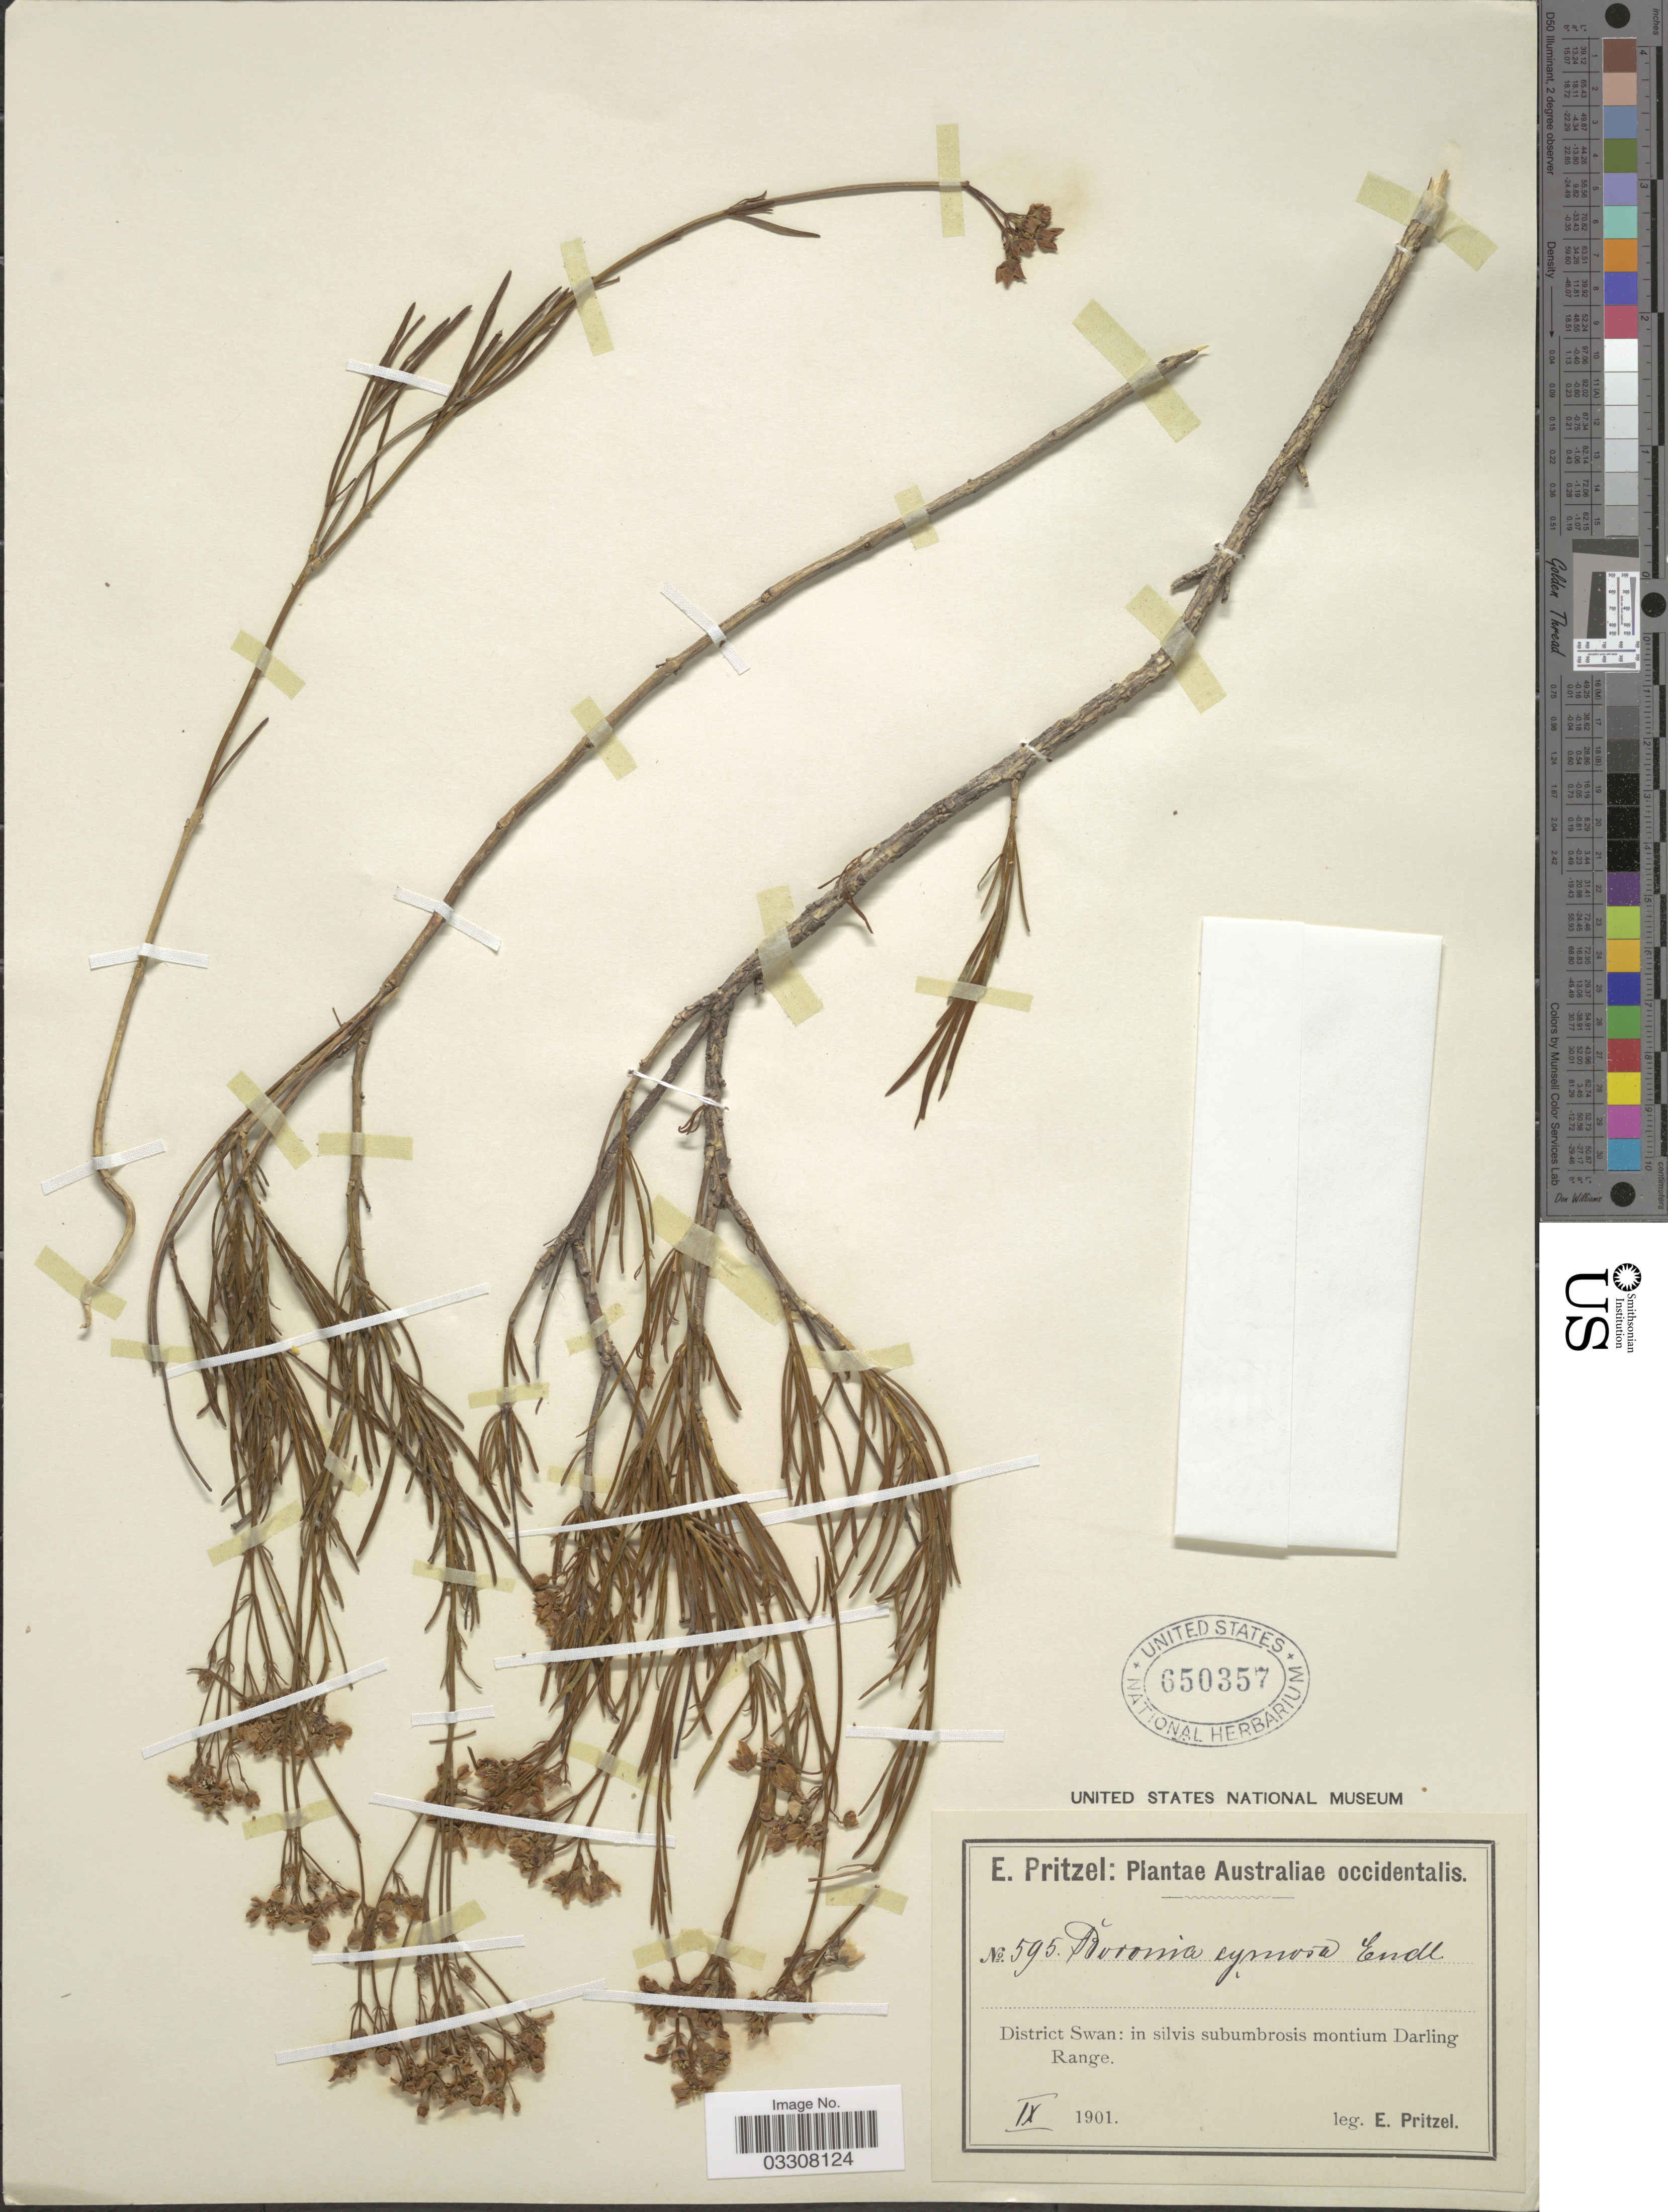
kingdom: Plantae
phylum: Tracheophyta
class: Magnoliopsida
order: Sapindales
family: Rutaceae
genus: Boronia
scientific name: Boronia cymosa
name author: Endl.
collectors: E. G. Pritzel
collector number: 595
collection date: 1901-09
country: Australia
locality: Australiae occidentalis. District Swan: in silvis subumbrosis montium Darling Range.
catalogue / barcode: US 650357